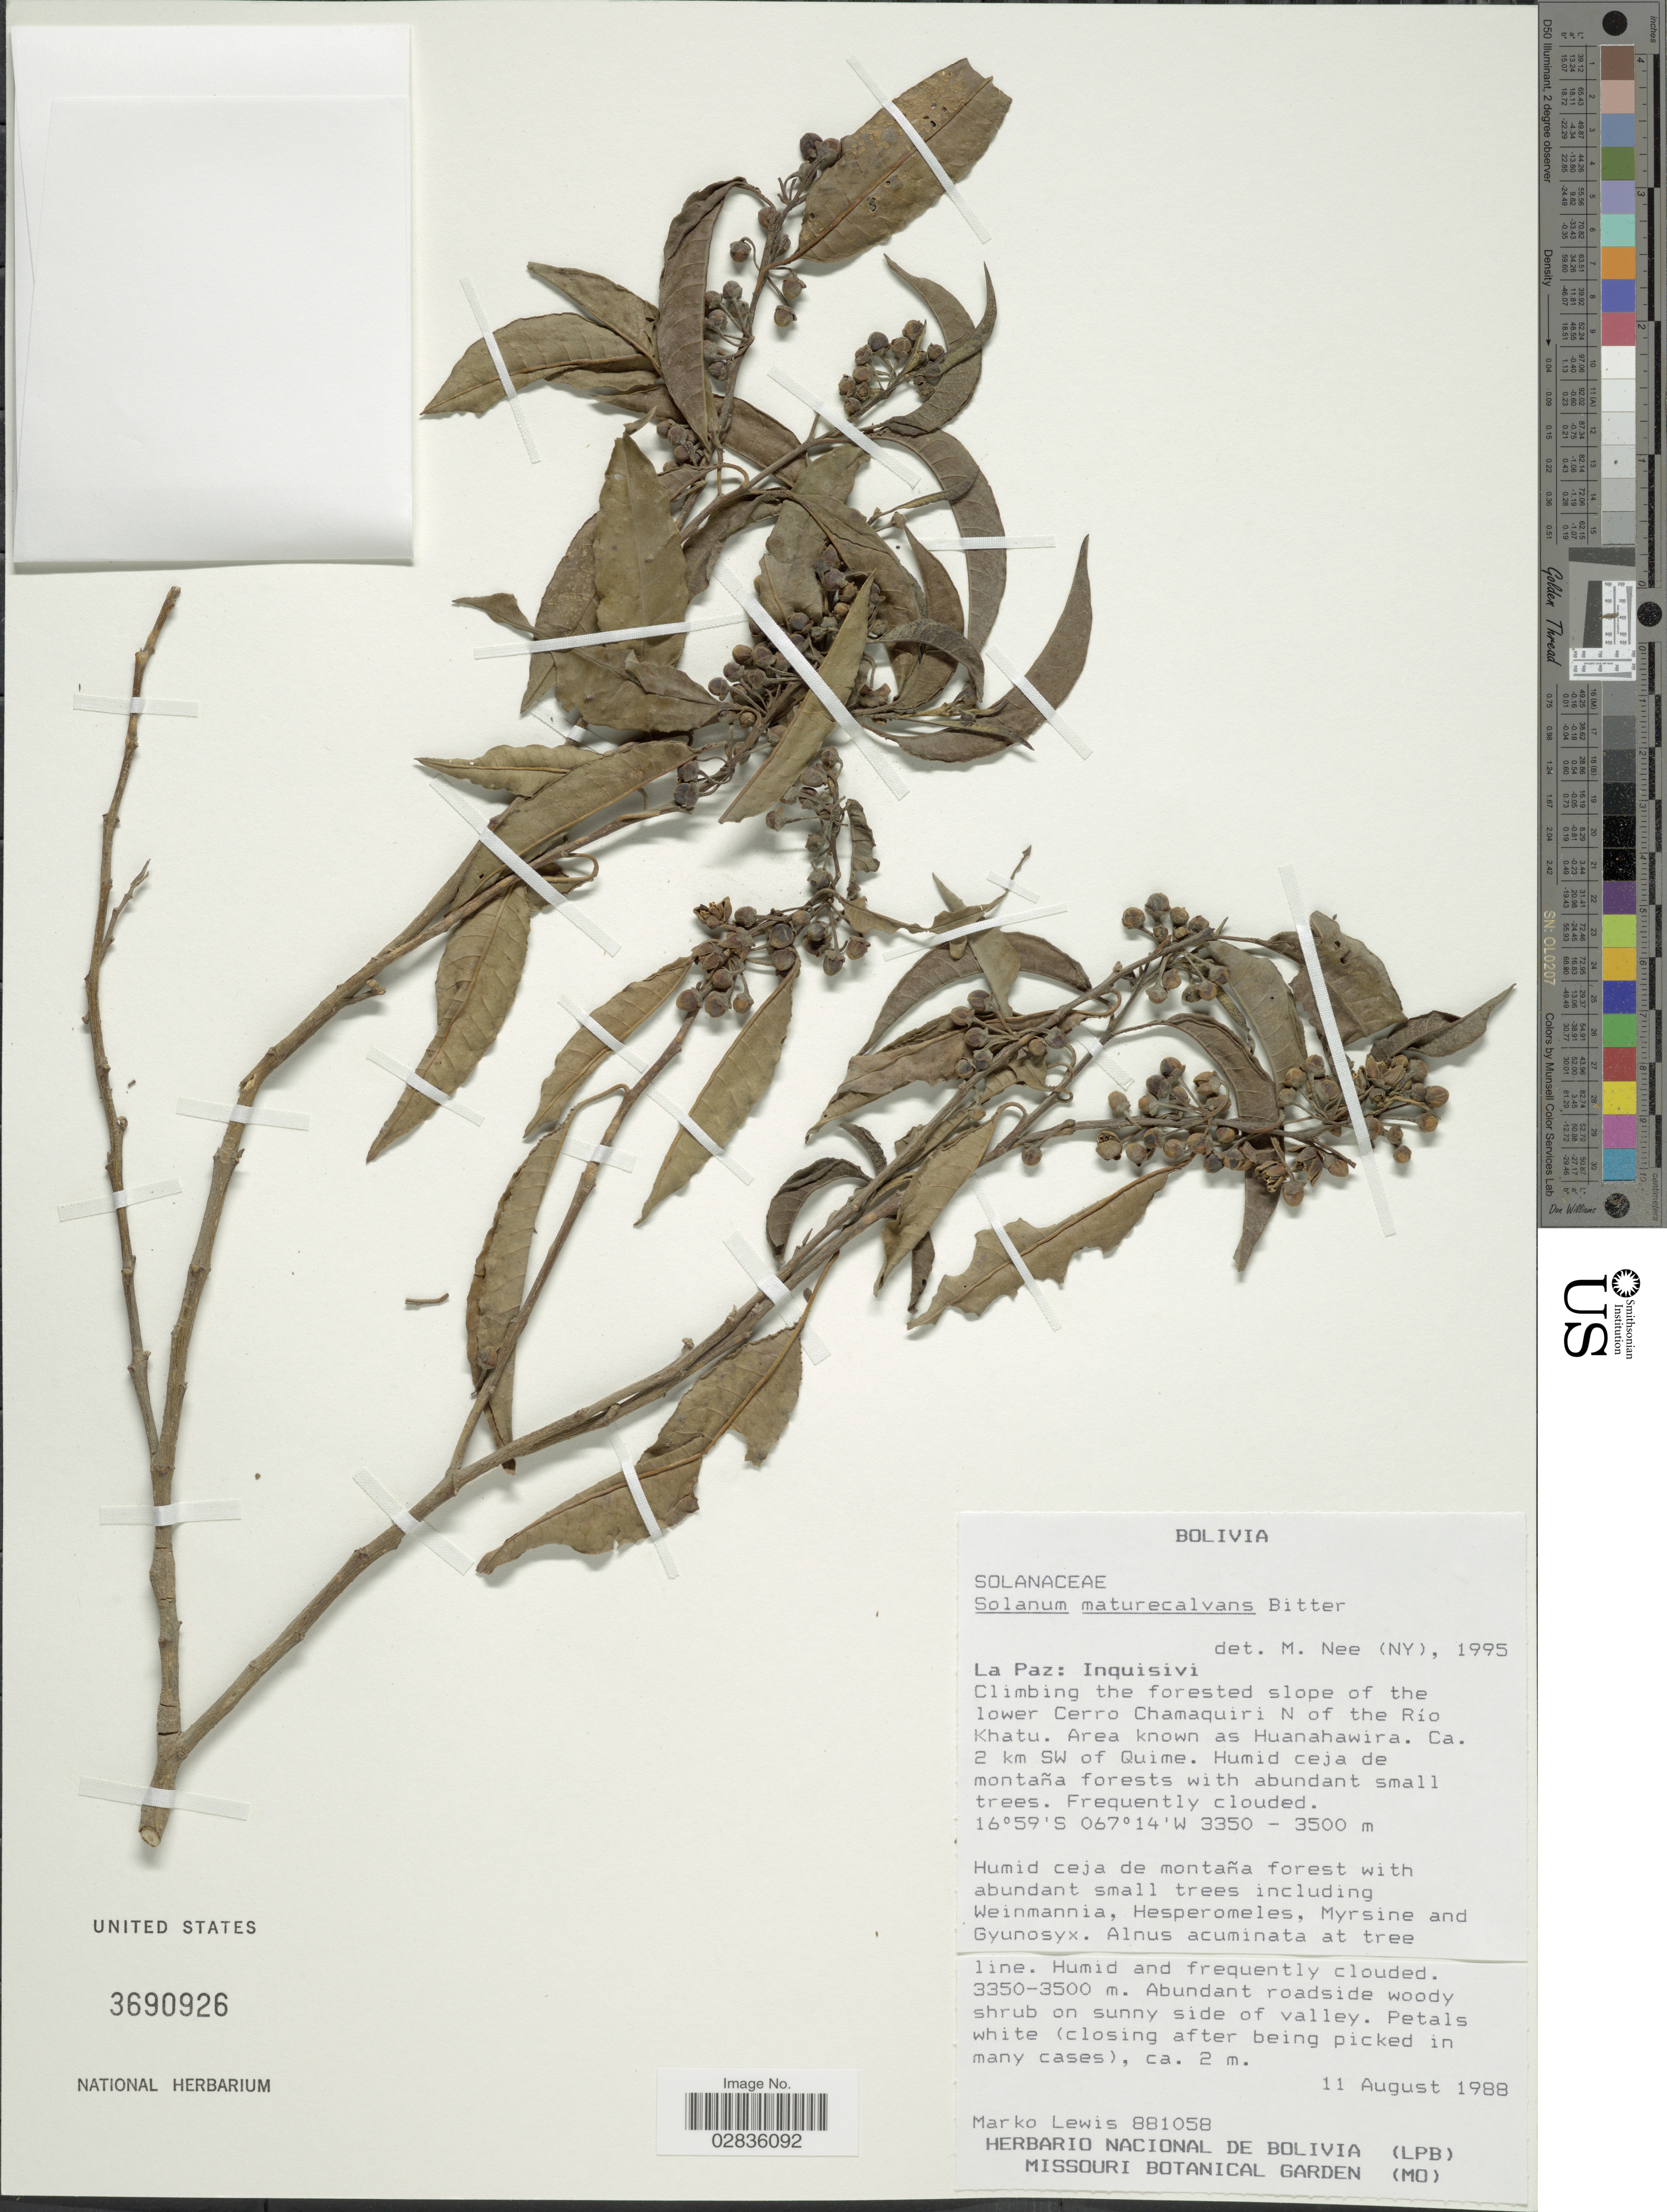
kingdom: Plantae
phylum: Tracheophyta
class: Magnoliopsida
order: Solanales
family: Solanaceae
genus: Solanum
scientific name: Solanum maturecalvans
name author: Bitter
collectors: M. A. Lewis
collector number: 881058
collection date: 1988-08-11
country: Bolivia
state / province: La Paz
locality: Inquisivi. Climbing the forested slope of the lower Cerro Chamaquiri N of the Río Khatu. Area known as Huanahawira. Ca. 2 km SW of Quime.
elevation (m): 3350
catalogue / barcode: US 3690926